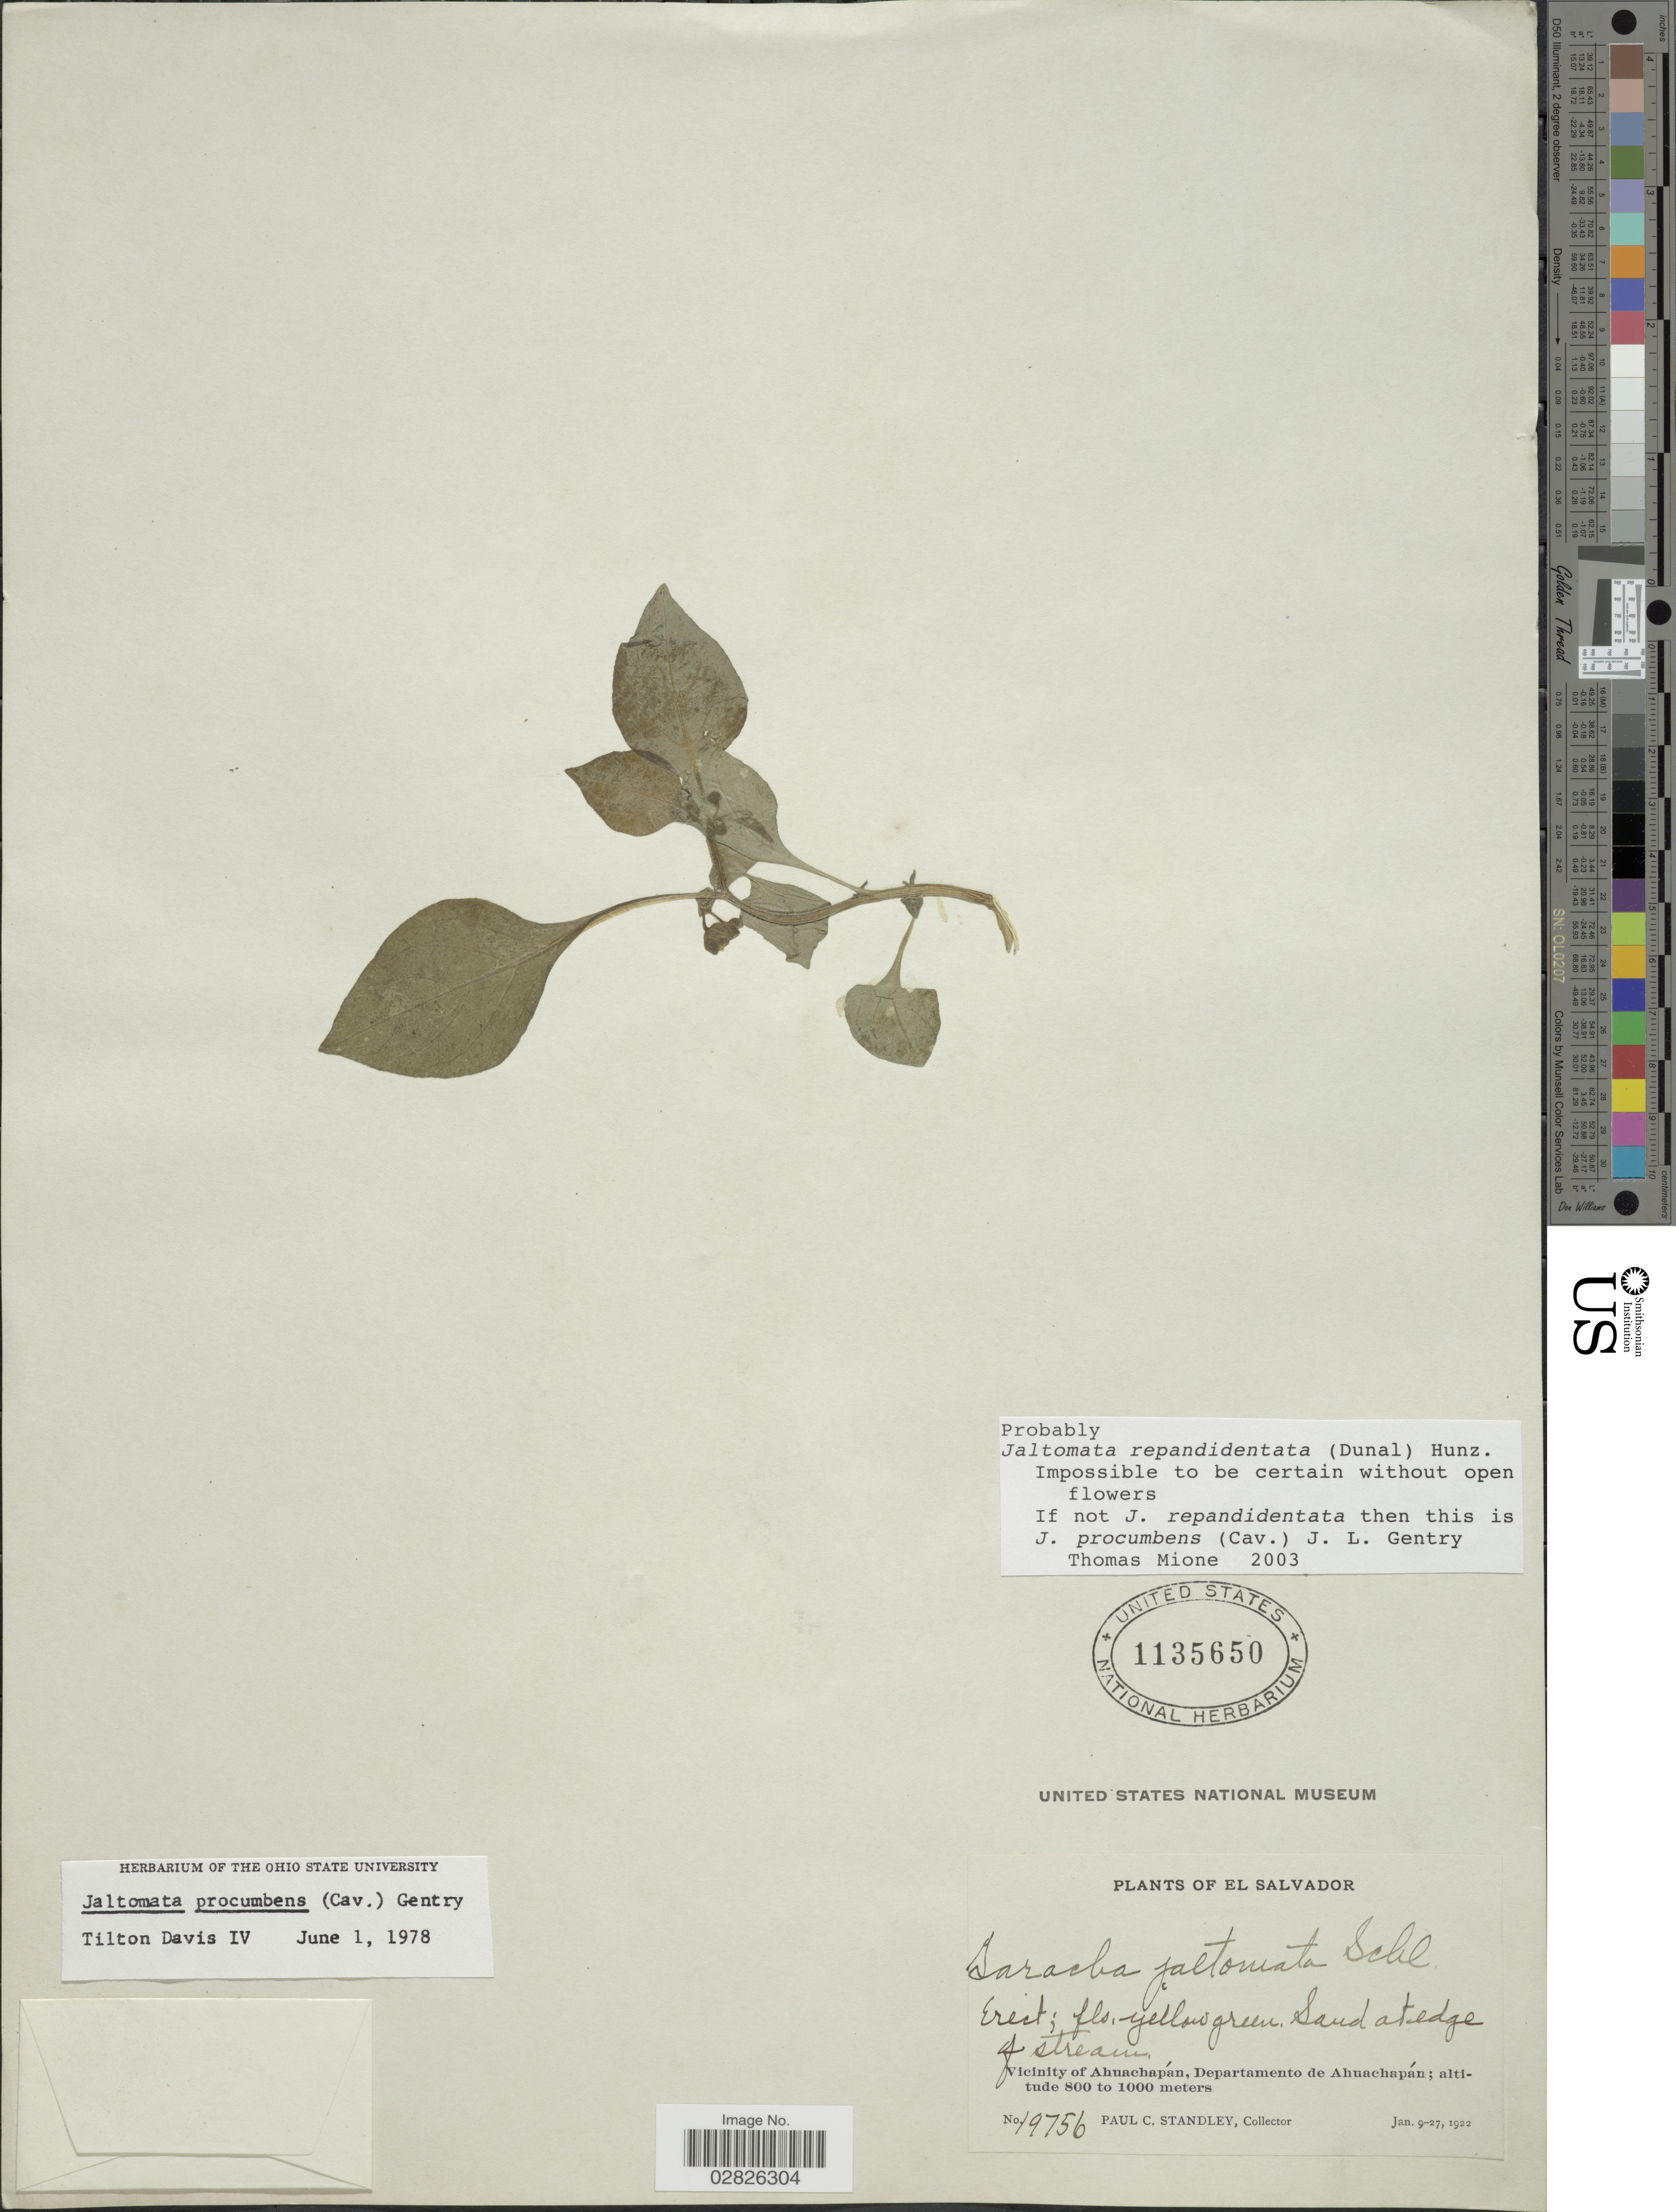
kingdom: Plantae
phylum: Tracheophyta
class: Magnoliopsida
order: Solanales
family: Solanaceae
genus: Jaltomata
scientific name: Jaltomata repandidentata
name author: (Dunal) Hunz.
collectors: P. C. Standley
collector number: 19756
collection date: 1922-01-09/1922-01-27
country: El Salvador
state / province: Ahuachapan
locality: Vicinity of Ahuachapán, Departamento de Ahuachapán.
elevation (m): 800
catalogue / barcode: US 1135650